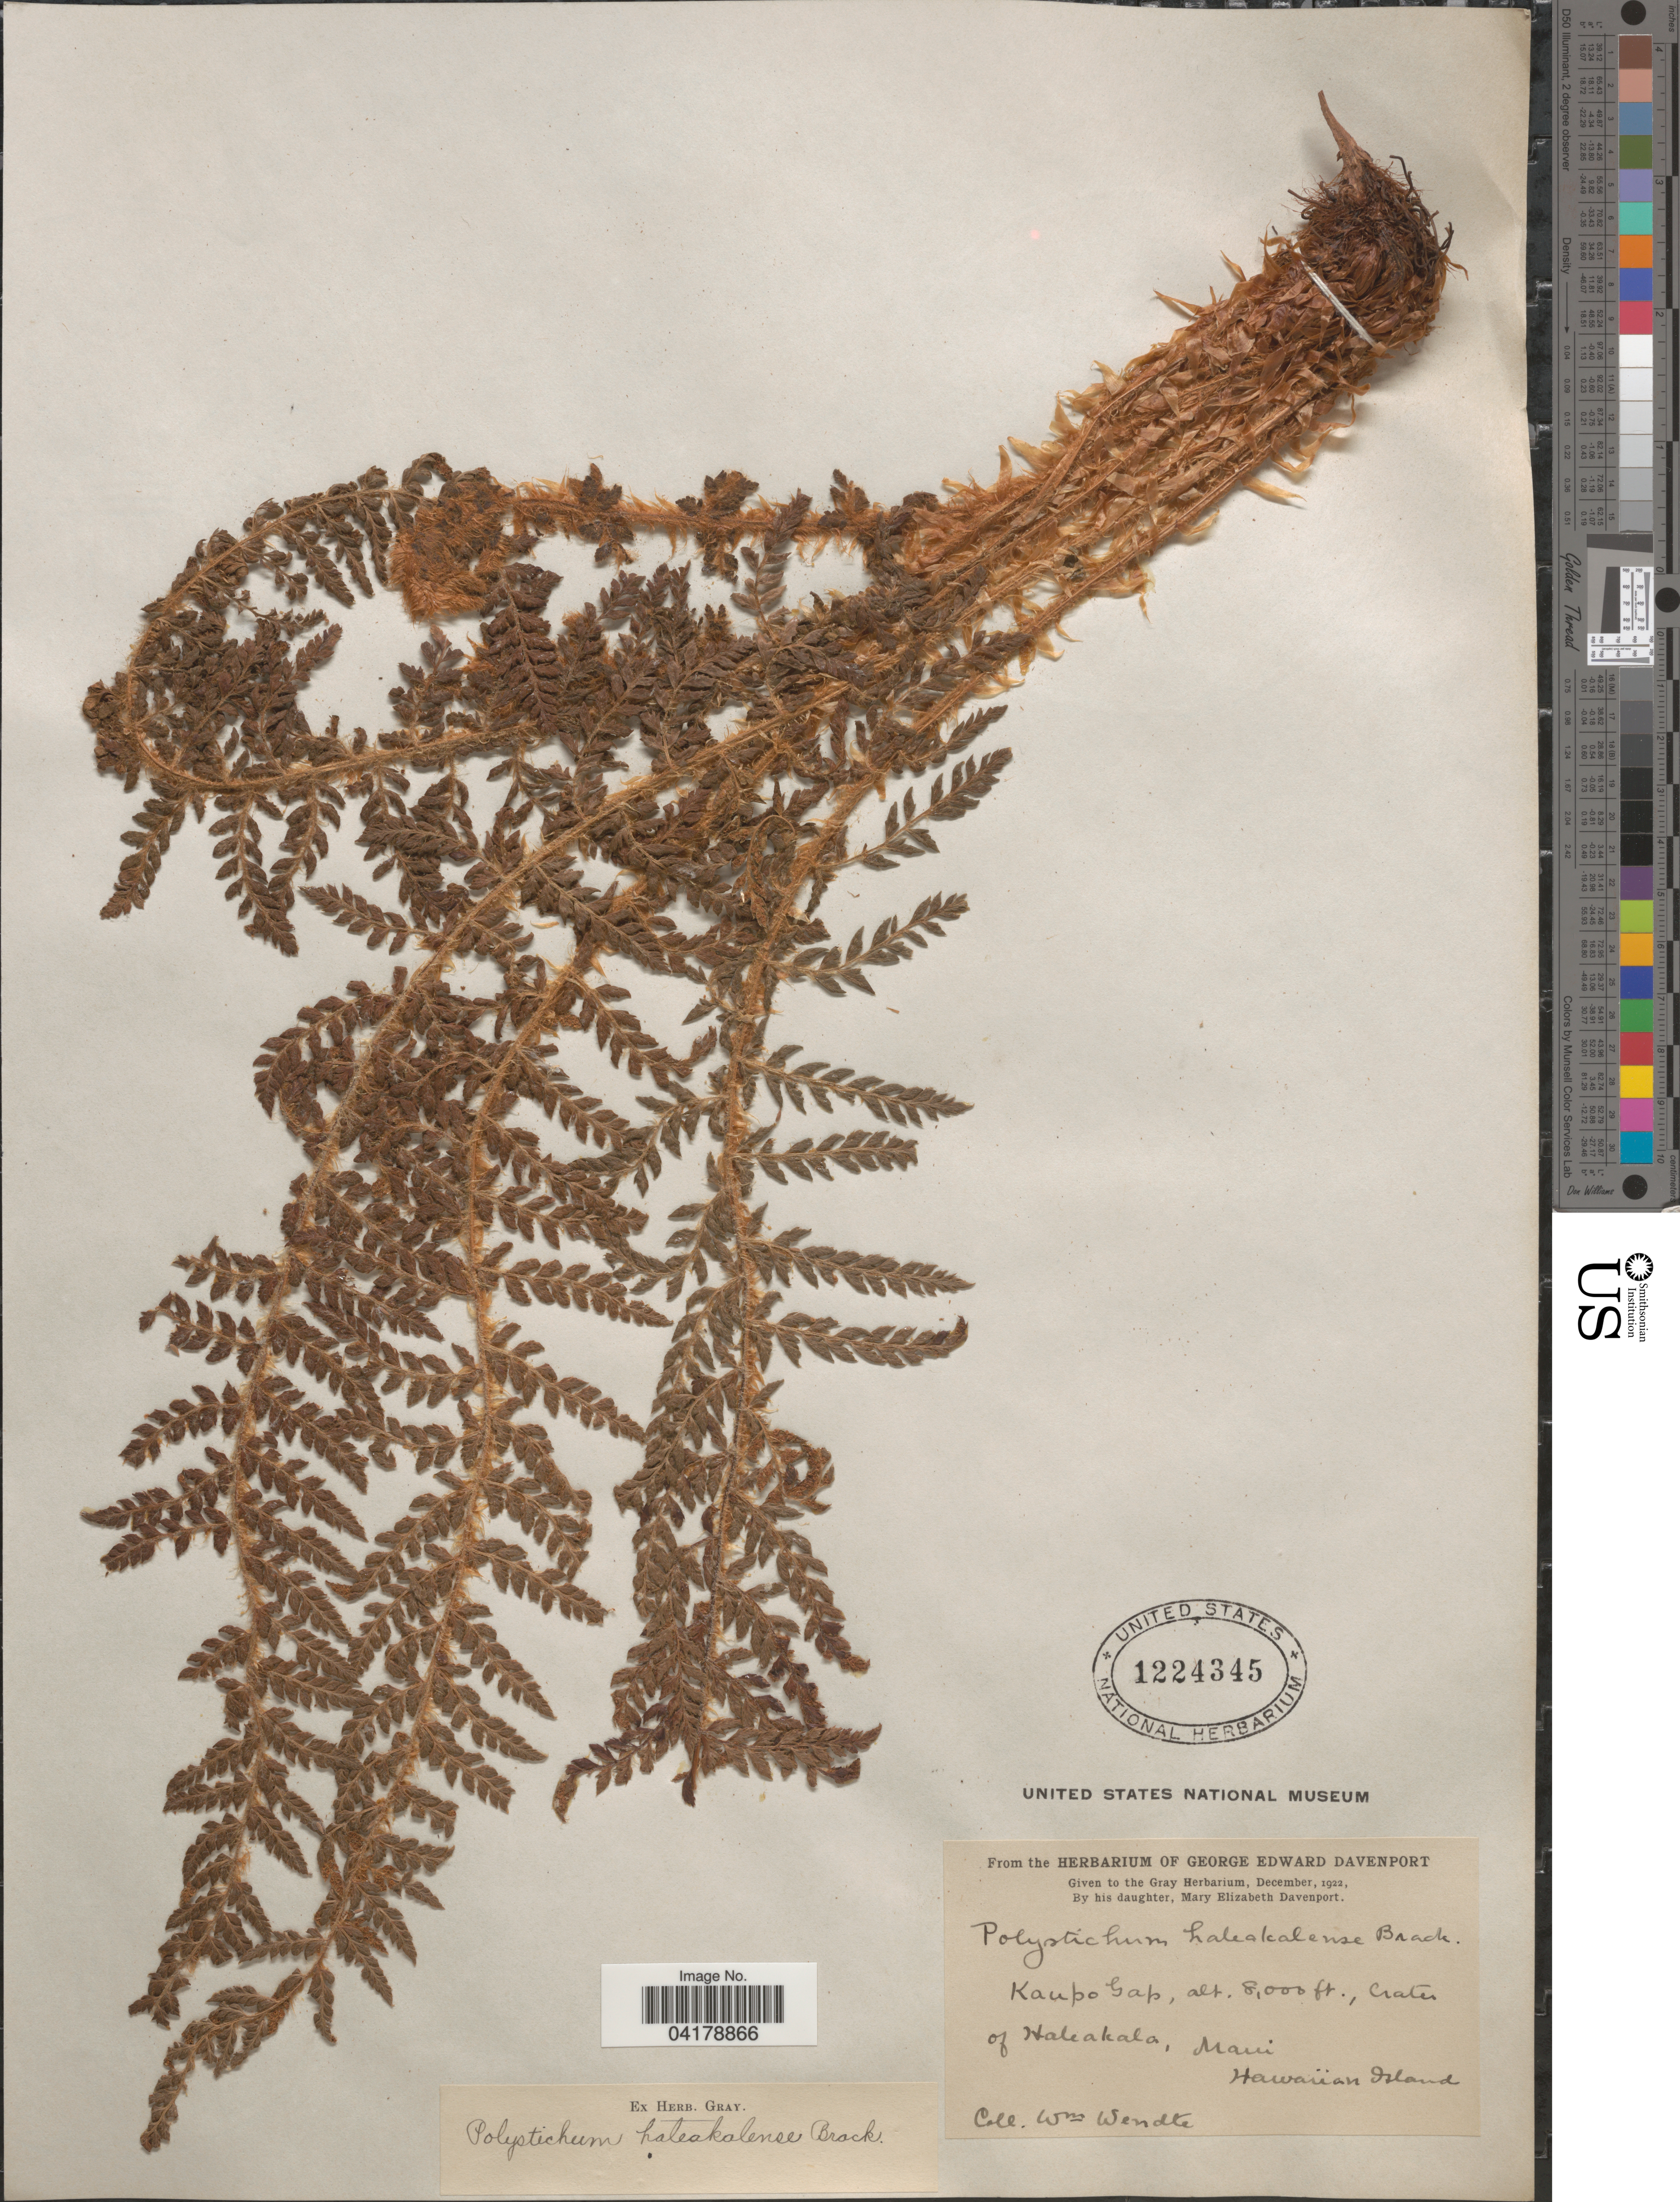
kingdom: Plantae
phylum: Tracheophyta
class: Polypodiopsida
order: Polypodiales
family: Dryopteridaceae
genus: Polystichum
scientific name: Polystichum haleakalense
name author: Brack. in Wilkes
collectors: W. Wendte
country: United States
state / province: Hawaii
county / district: Maui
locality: Kaupo Gap. Crater of Haleakala, Maui.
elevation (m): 2438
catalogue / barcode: US 1224345